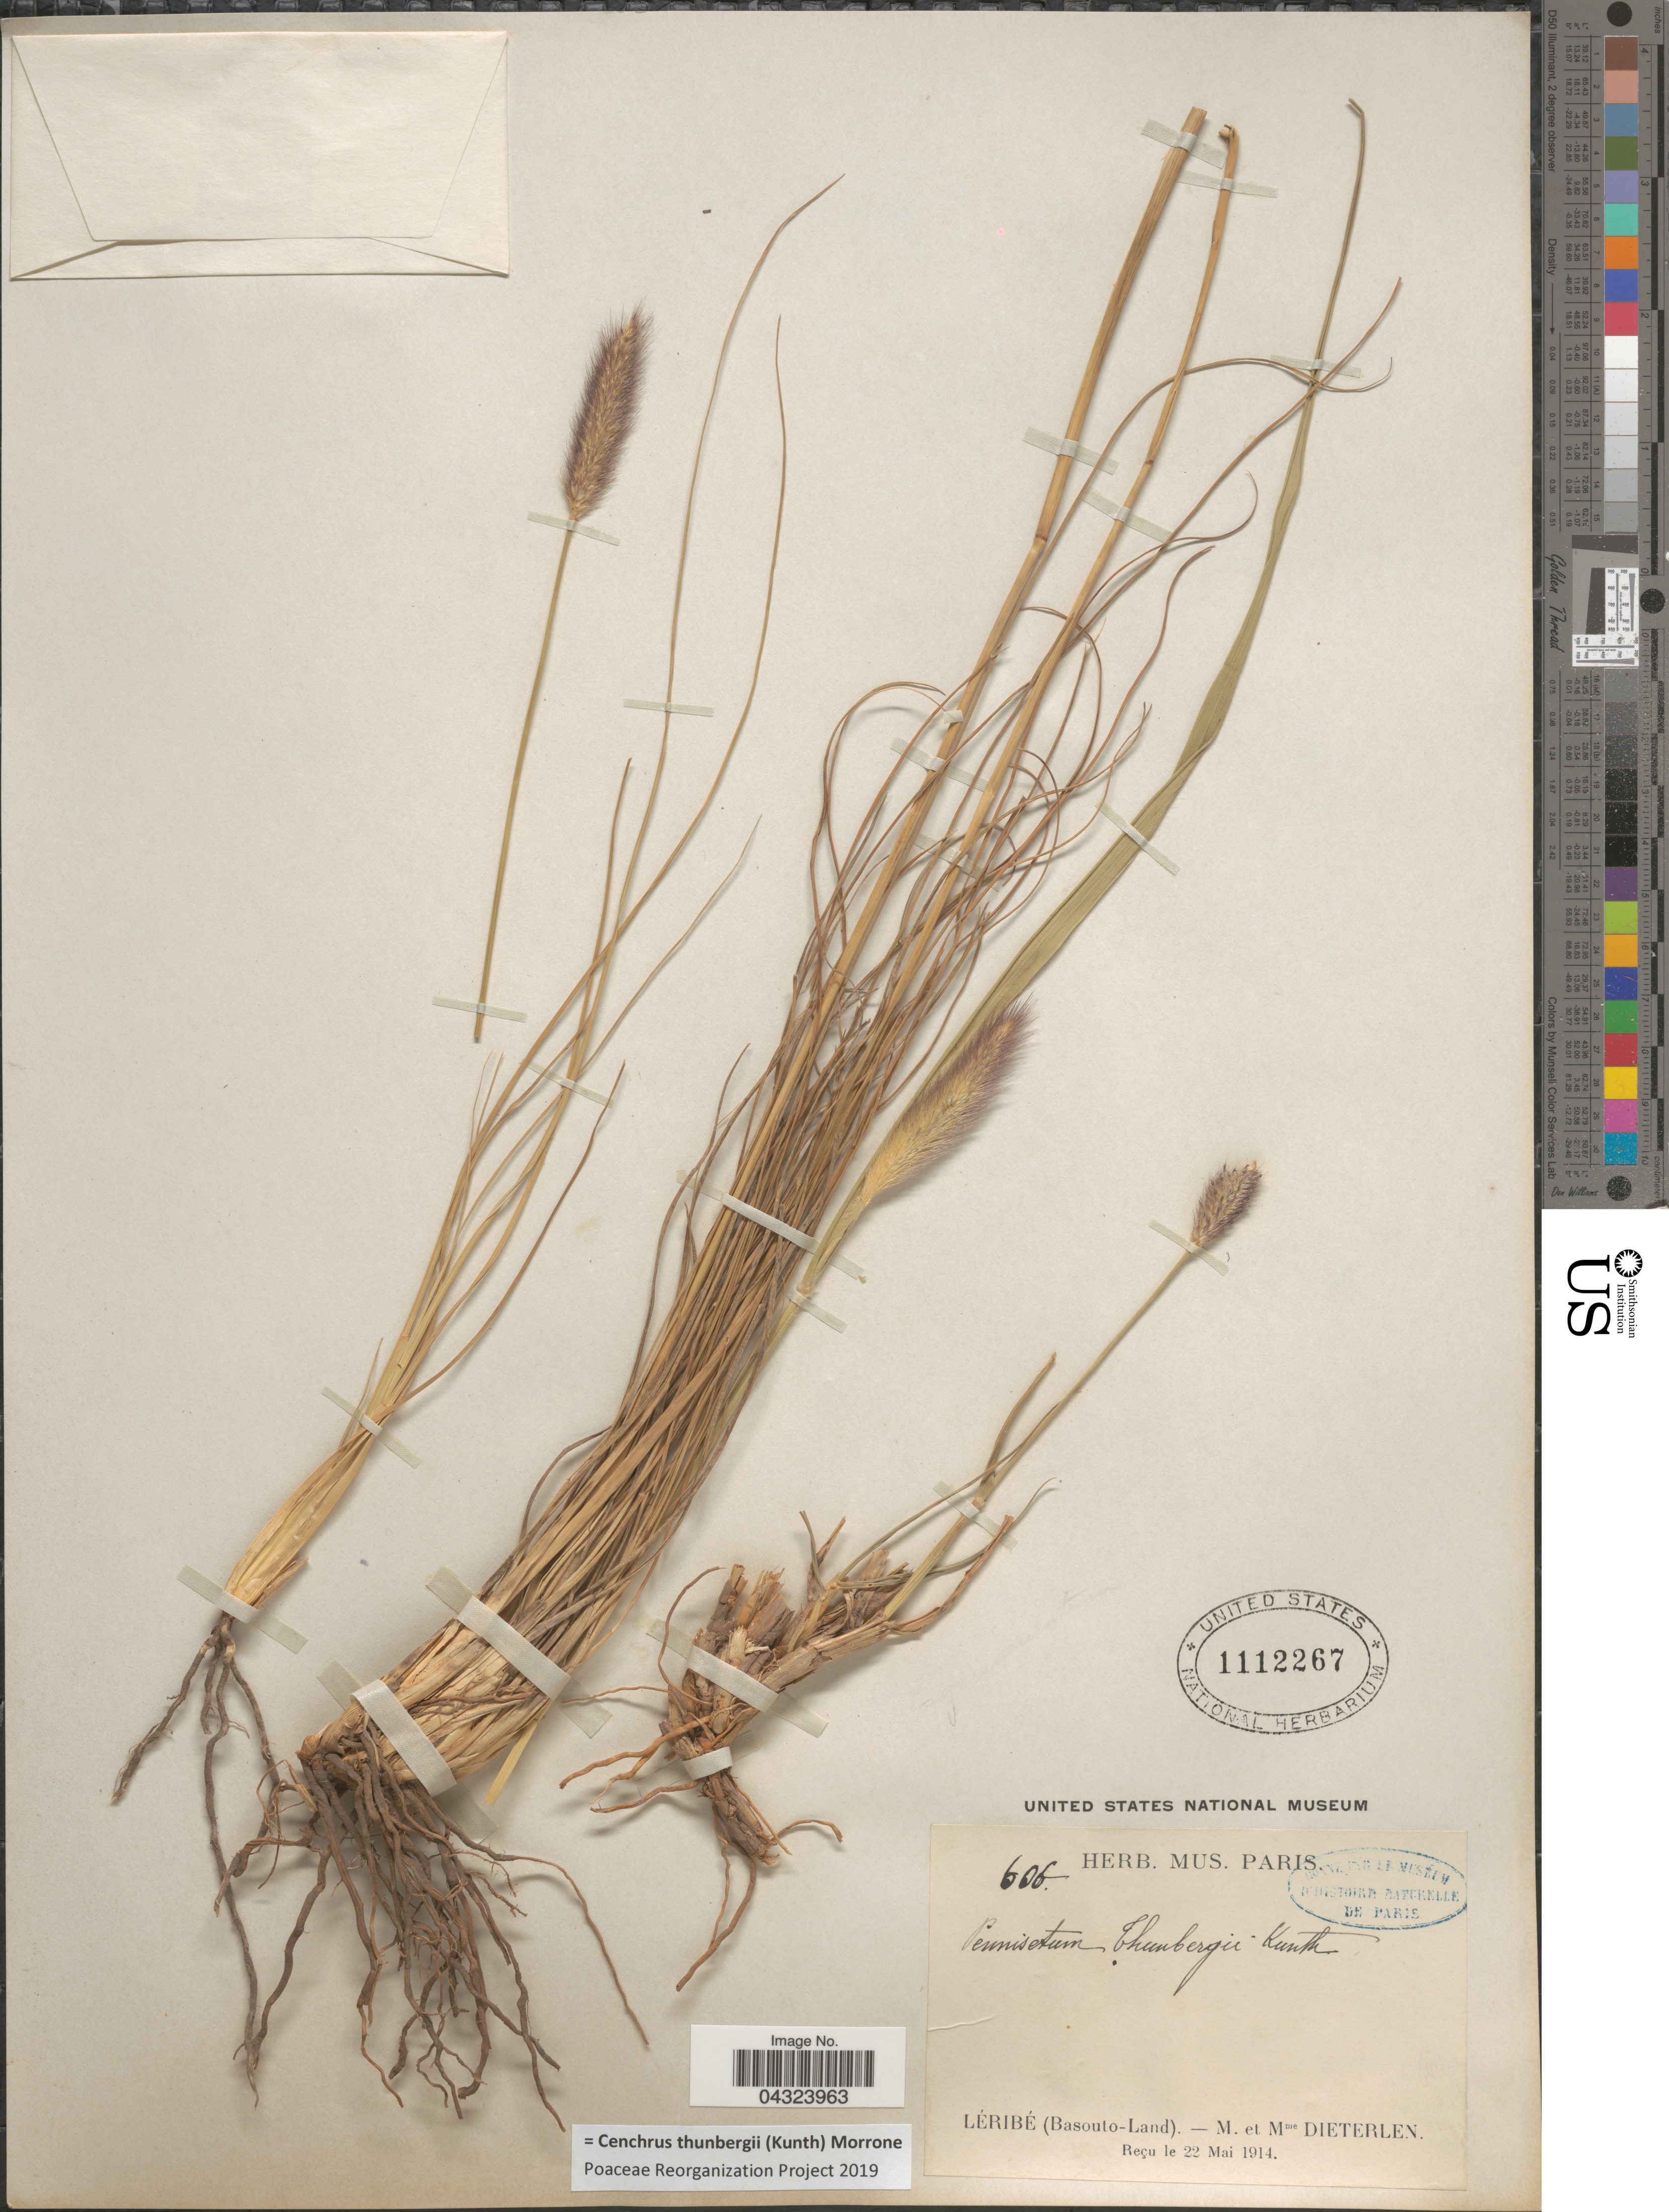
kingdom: Plantae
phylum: Tracheophyta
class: Liliopsida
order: Poales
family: Poaceae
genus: Cenchrus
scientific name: Cenchrus thunbergii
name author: (Kunth) Morrone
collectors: Mme. Dieterlen & M. Dieterlen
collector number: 606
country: Lesotho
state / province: Leribe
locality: (Basouto-Land).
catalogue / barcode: US 1112267